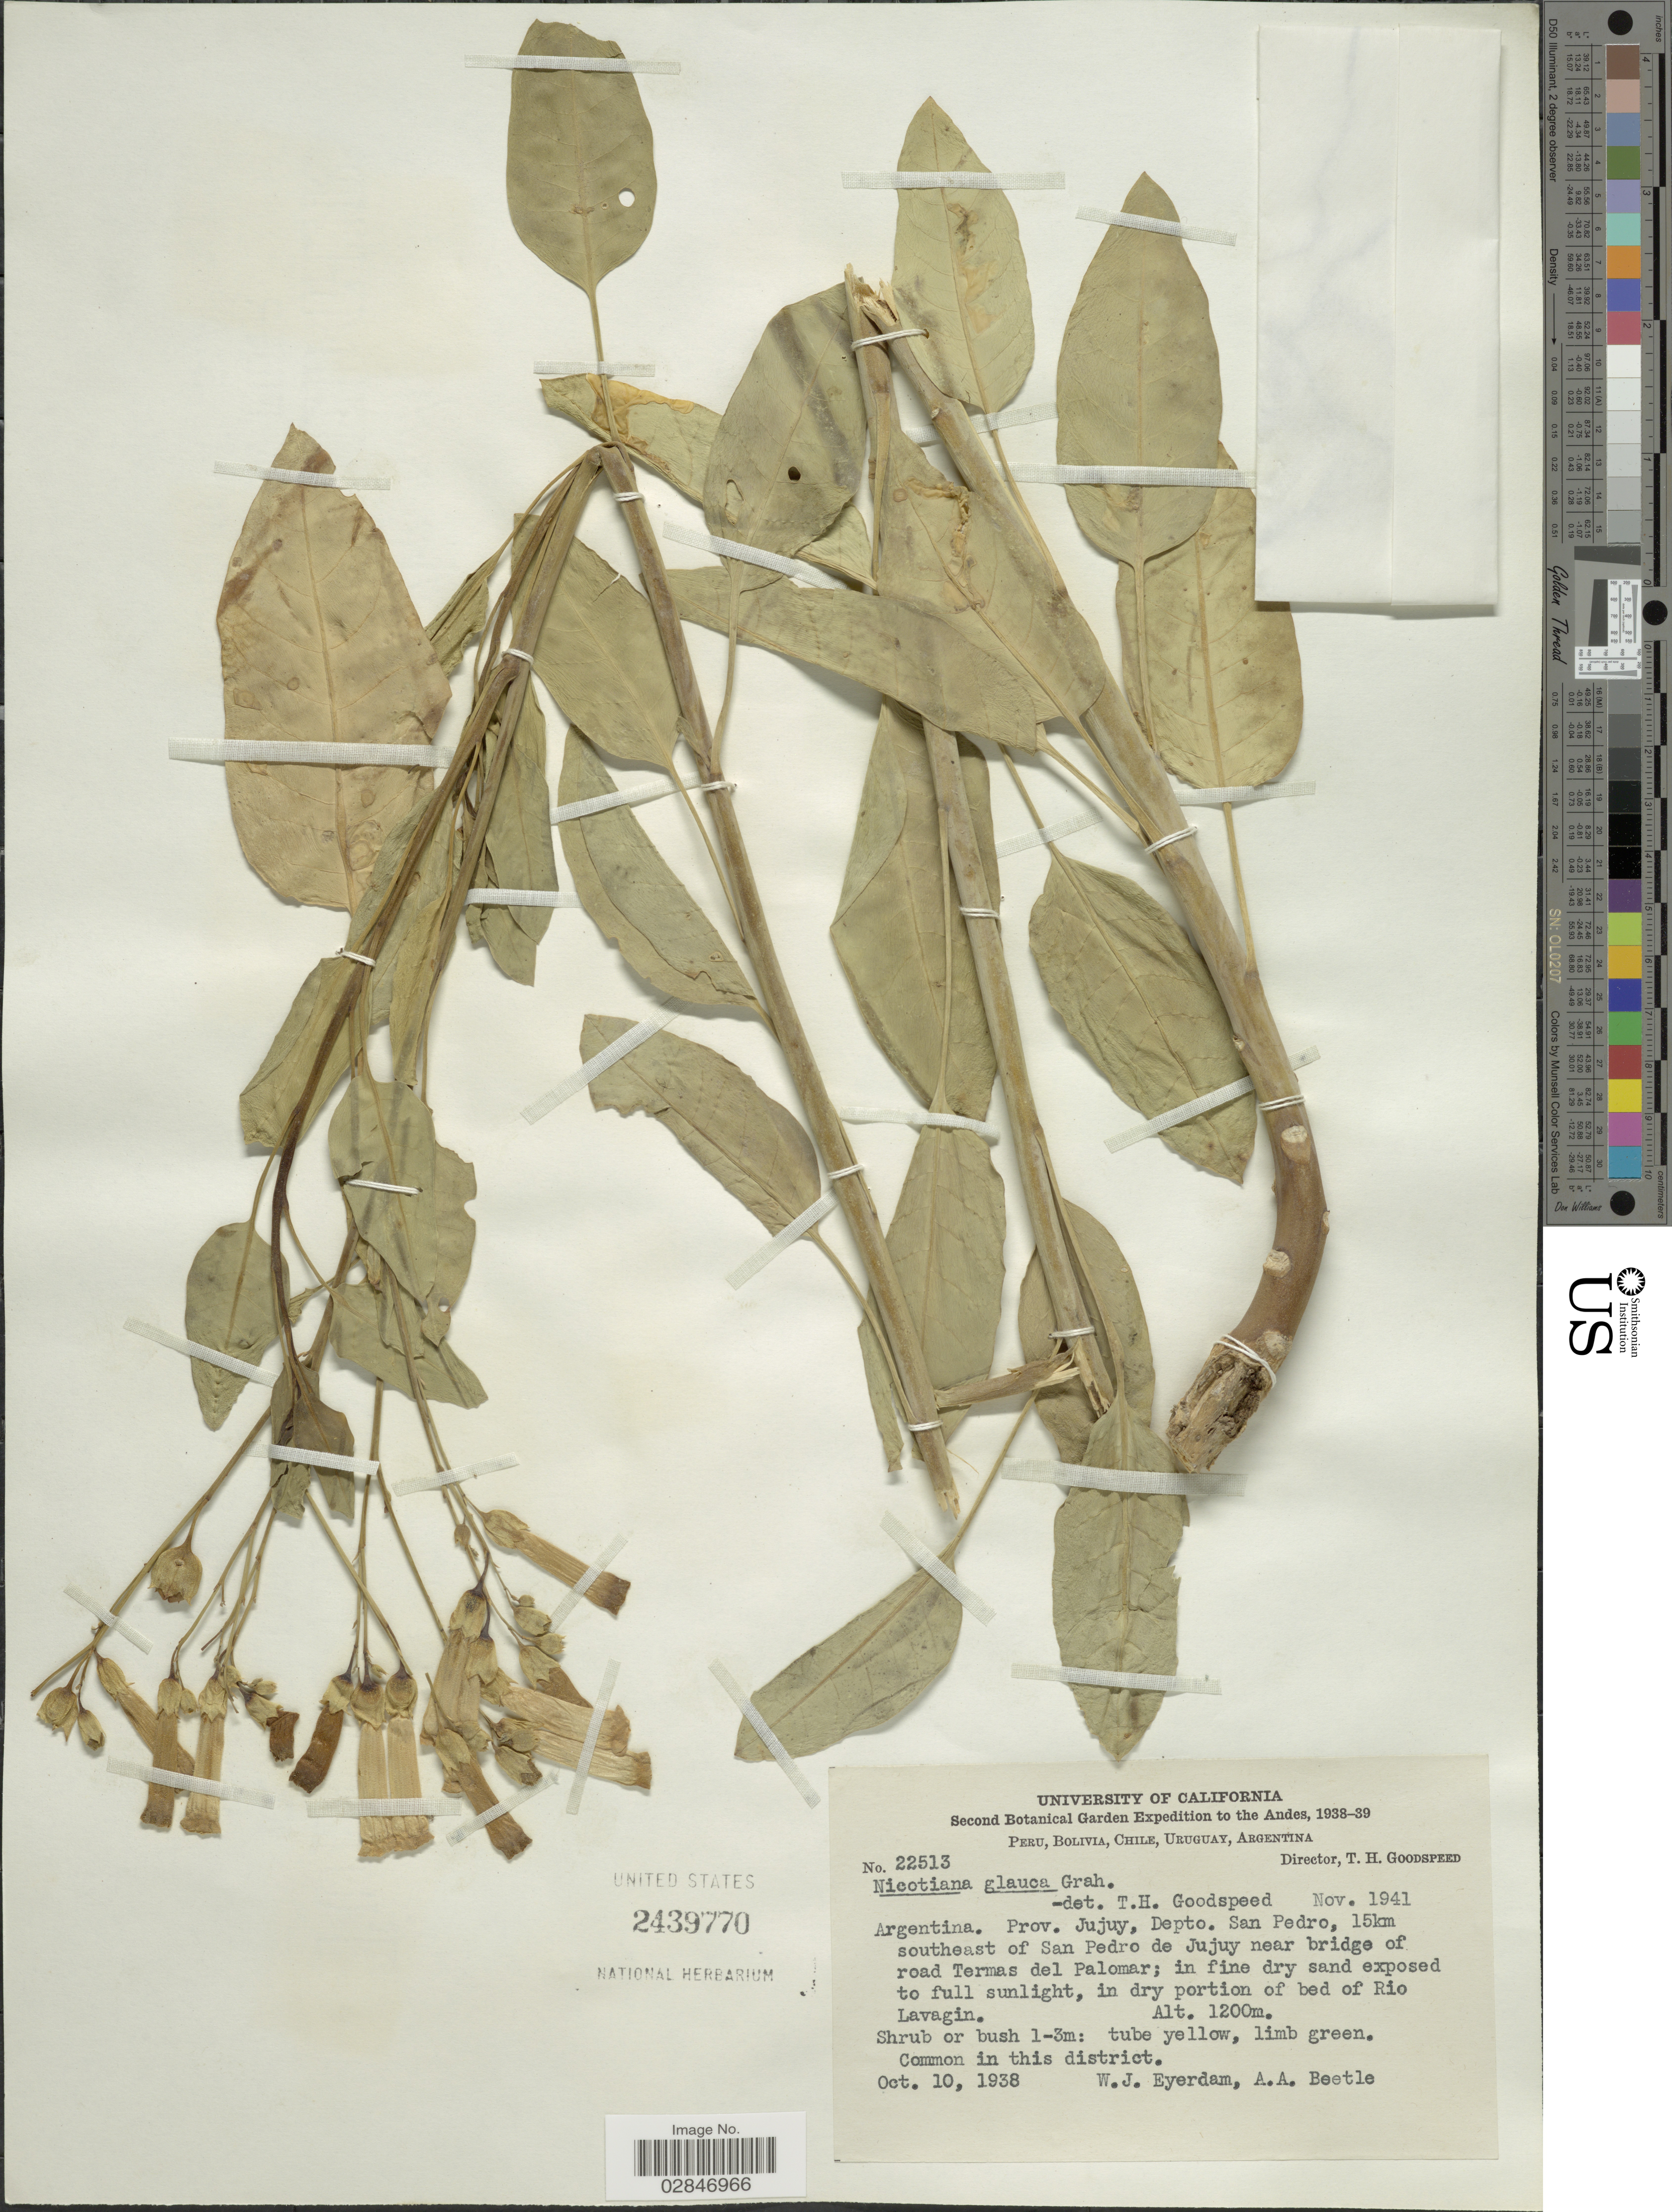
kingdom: Plantae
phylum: Tracheophyta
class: Magnoliopsida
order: Solanales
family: Solanaceae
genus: Nicotiana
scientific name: Nicotiana glauca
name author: Graham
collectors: W. J. Eyerdam & A. A. Beetle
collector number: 22513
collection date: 1938-10-10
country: Argentina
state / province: Jujuy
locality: The Andes, Prov. Jujuy, Depto. San Pedro, 15km southeast of San Pedro de Jujuy near bridge of road Termas del Palomar, in dry portion of bed of Rio Lavagin.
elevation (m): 1200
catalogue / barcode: US 2439770